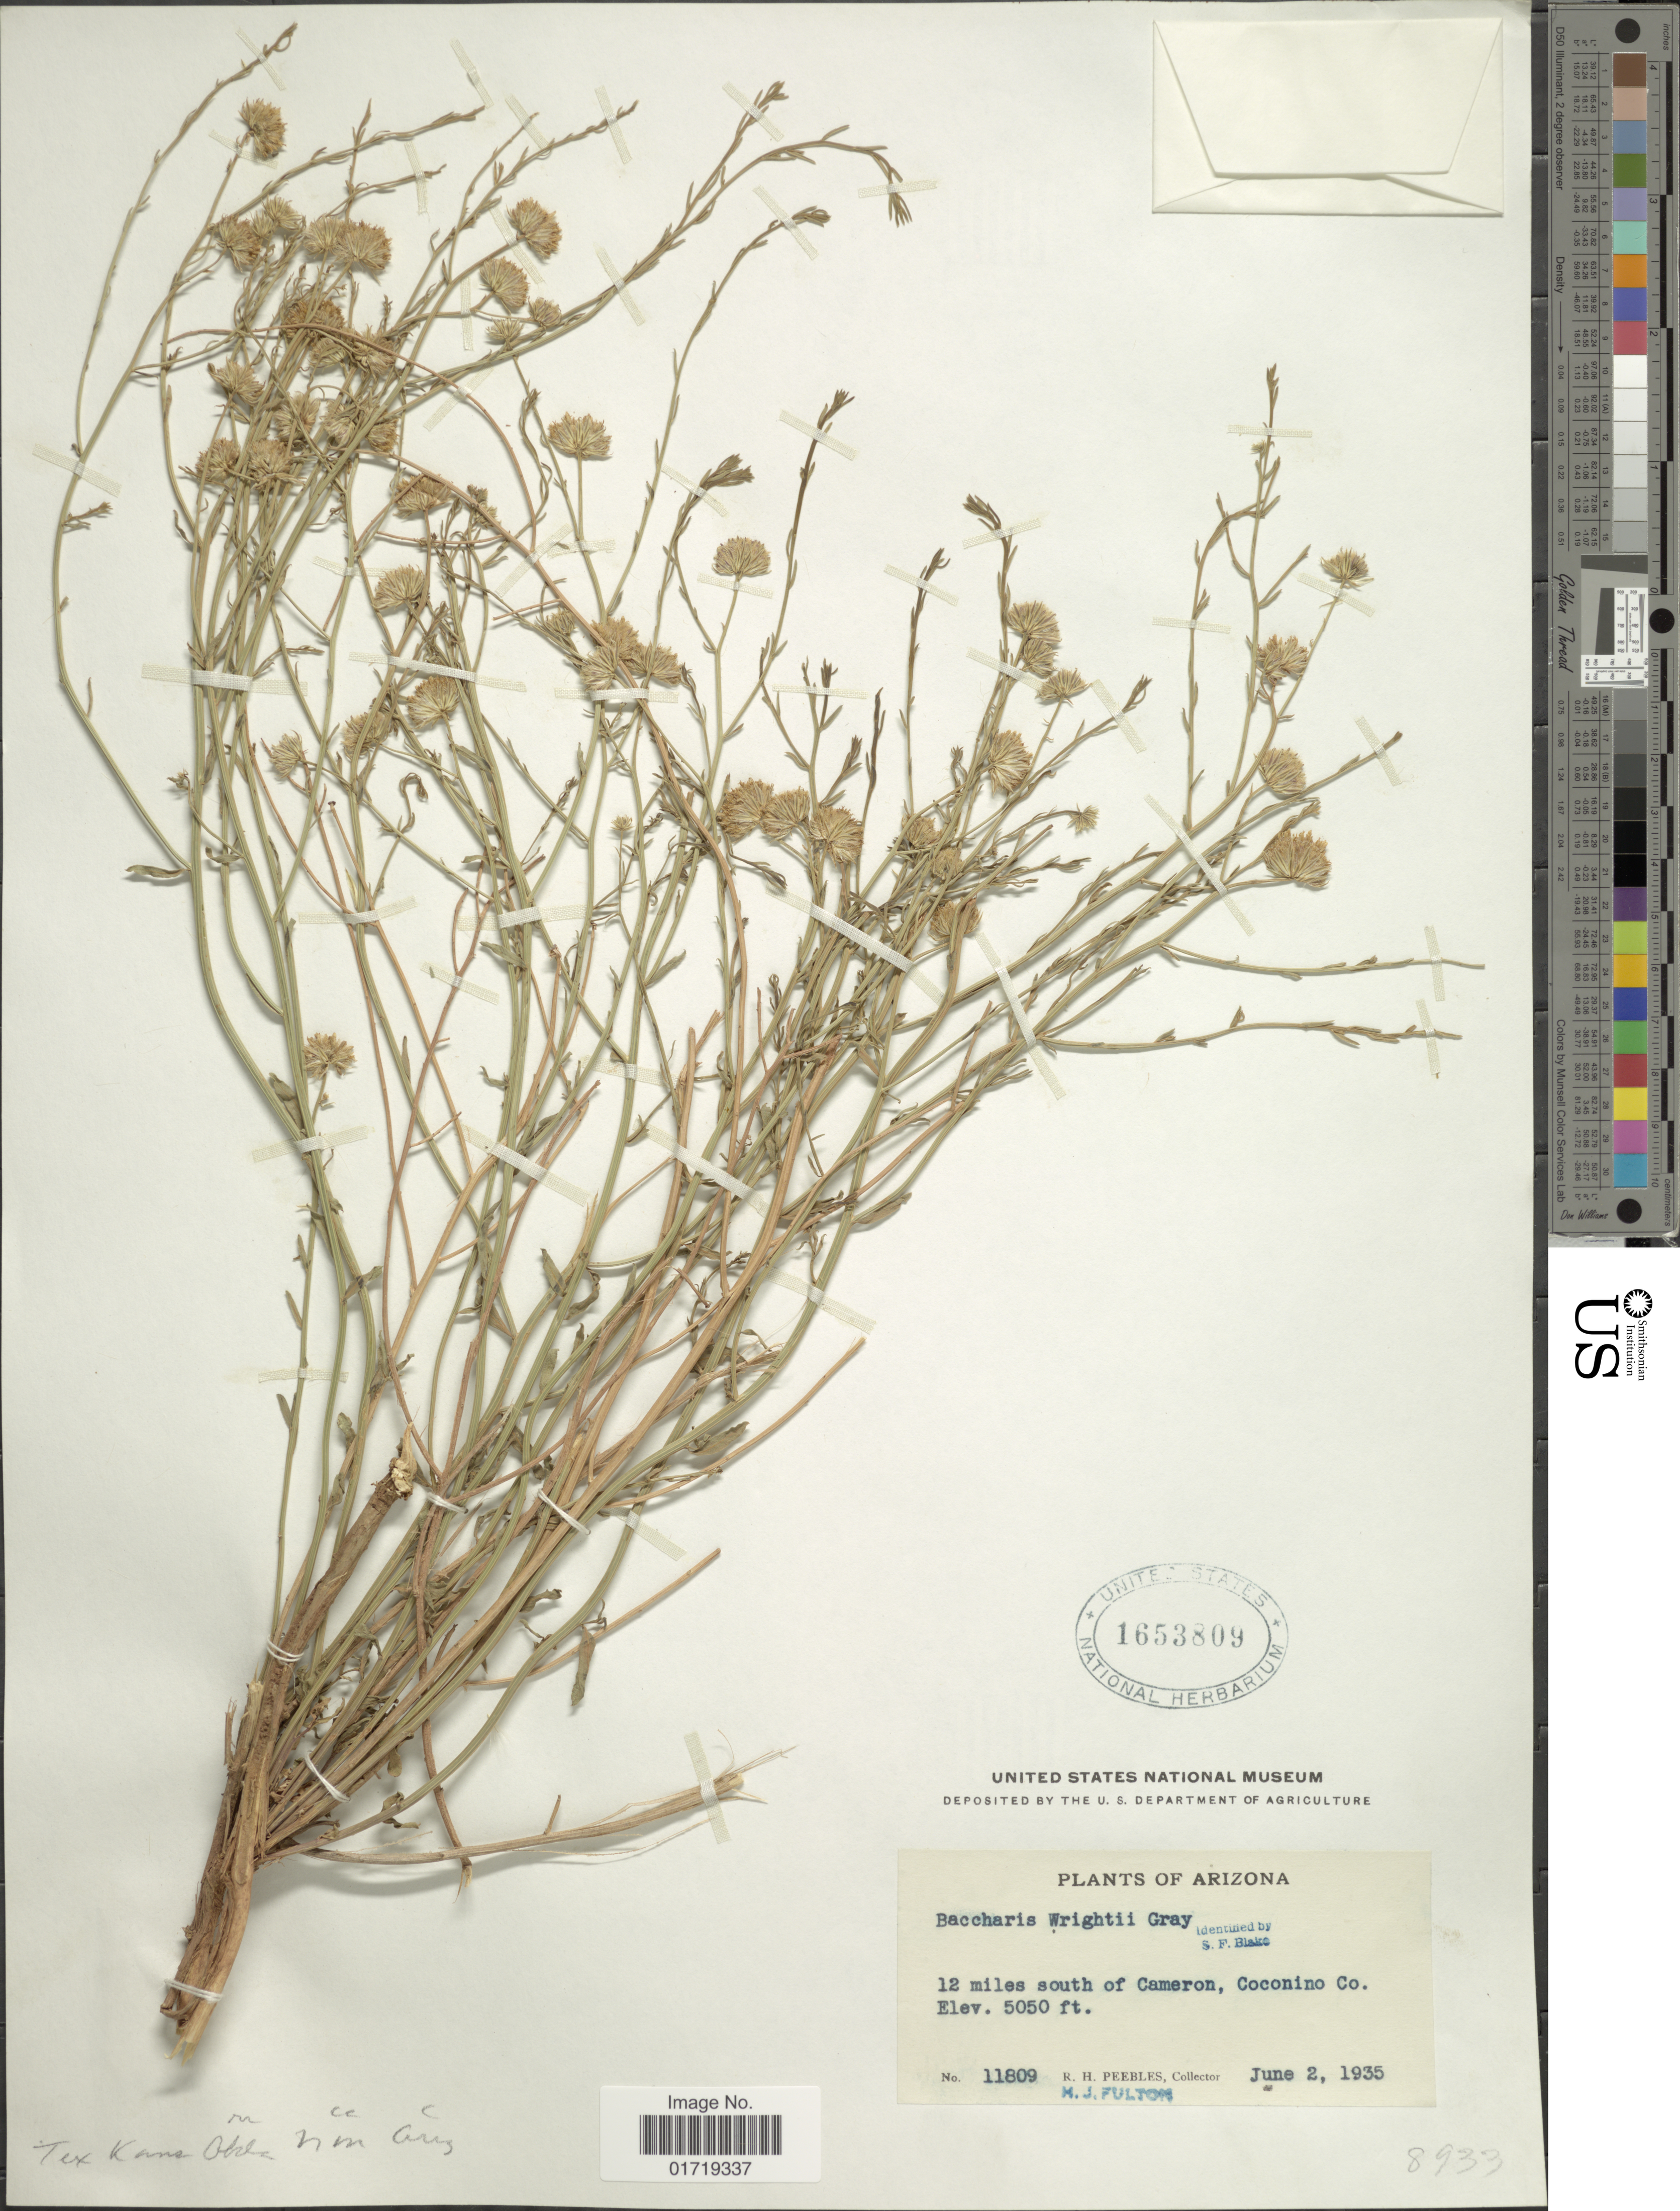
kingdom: Plantae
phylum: Tracheophyta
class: Magnoliopsida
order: Asterales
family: Asteraceae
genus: Baccharis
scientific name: Baccharis wrightii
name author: A. Gray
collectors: R. H. Peebles & M. Fulton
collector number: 11809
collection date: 1935-06-02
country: United States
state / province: Arizona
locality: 12 miles south of Cameron, Coconino Co.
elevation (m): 1539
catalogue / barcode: US 1653809